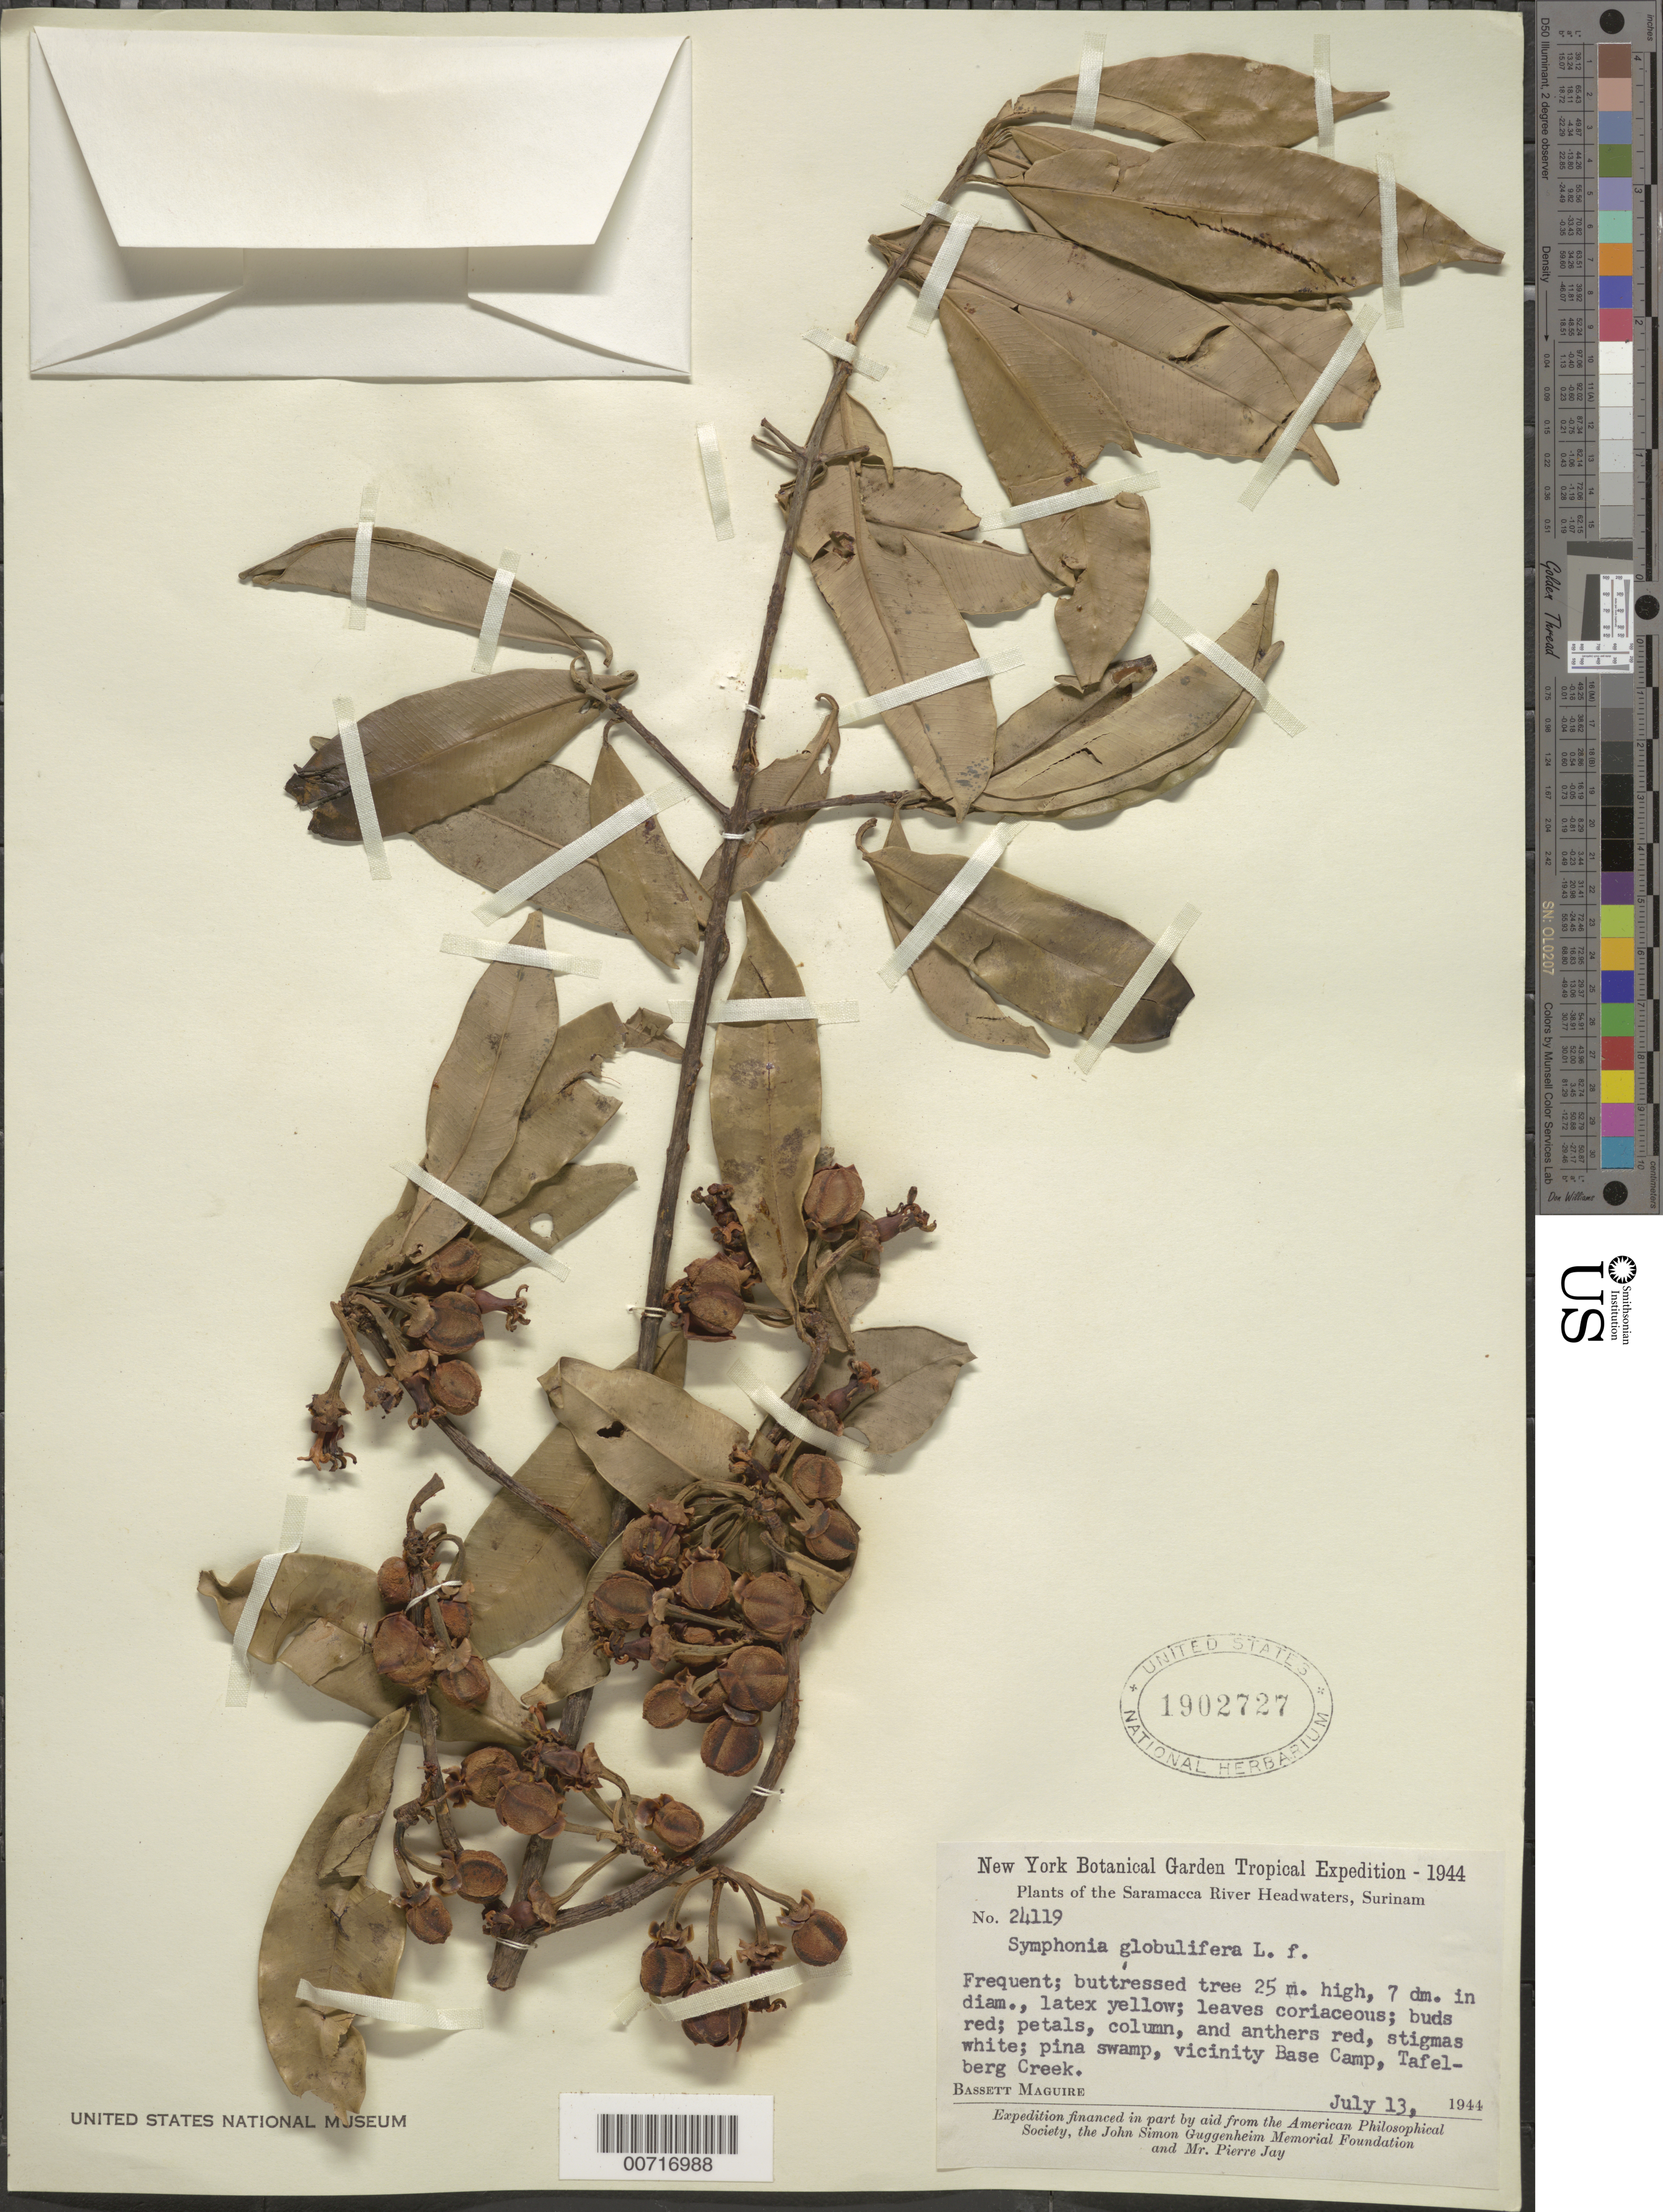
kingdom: Plantae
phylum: Tracheophyta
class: Magnoliopsida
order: Malpighiales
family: Clusiaceae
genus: Symphonia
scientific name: Symphonia globulifera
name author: L. f.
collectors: B. Maguire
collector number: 24119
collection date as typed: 13-Jul-44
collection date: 1944-07-13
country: Suriname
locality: Saramacca River, Tafelberg Creek, vicinity of Base Camp 1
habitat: Pina swamp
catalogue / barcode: US 1902727